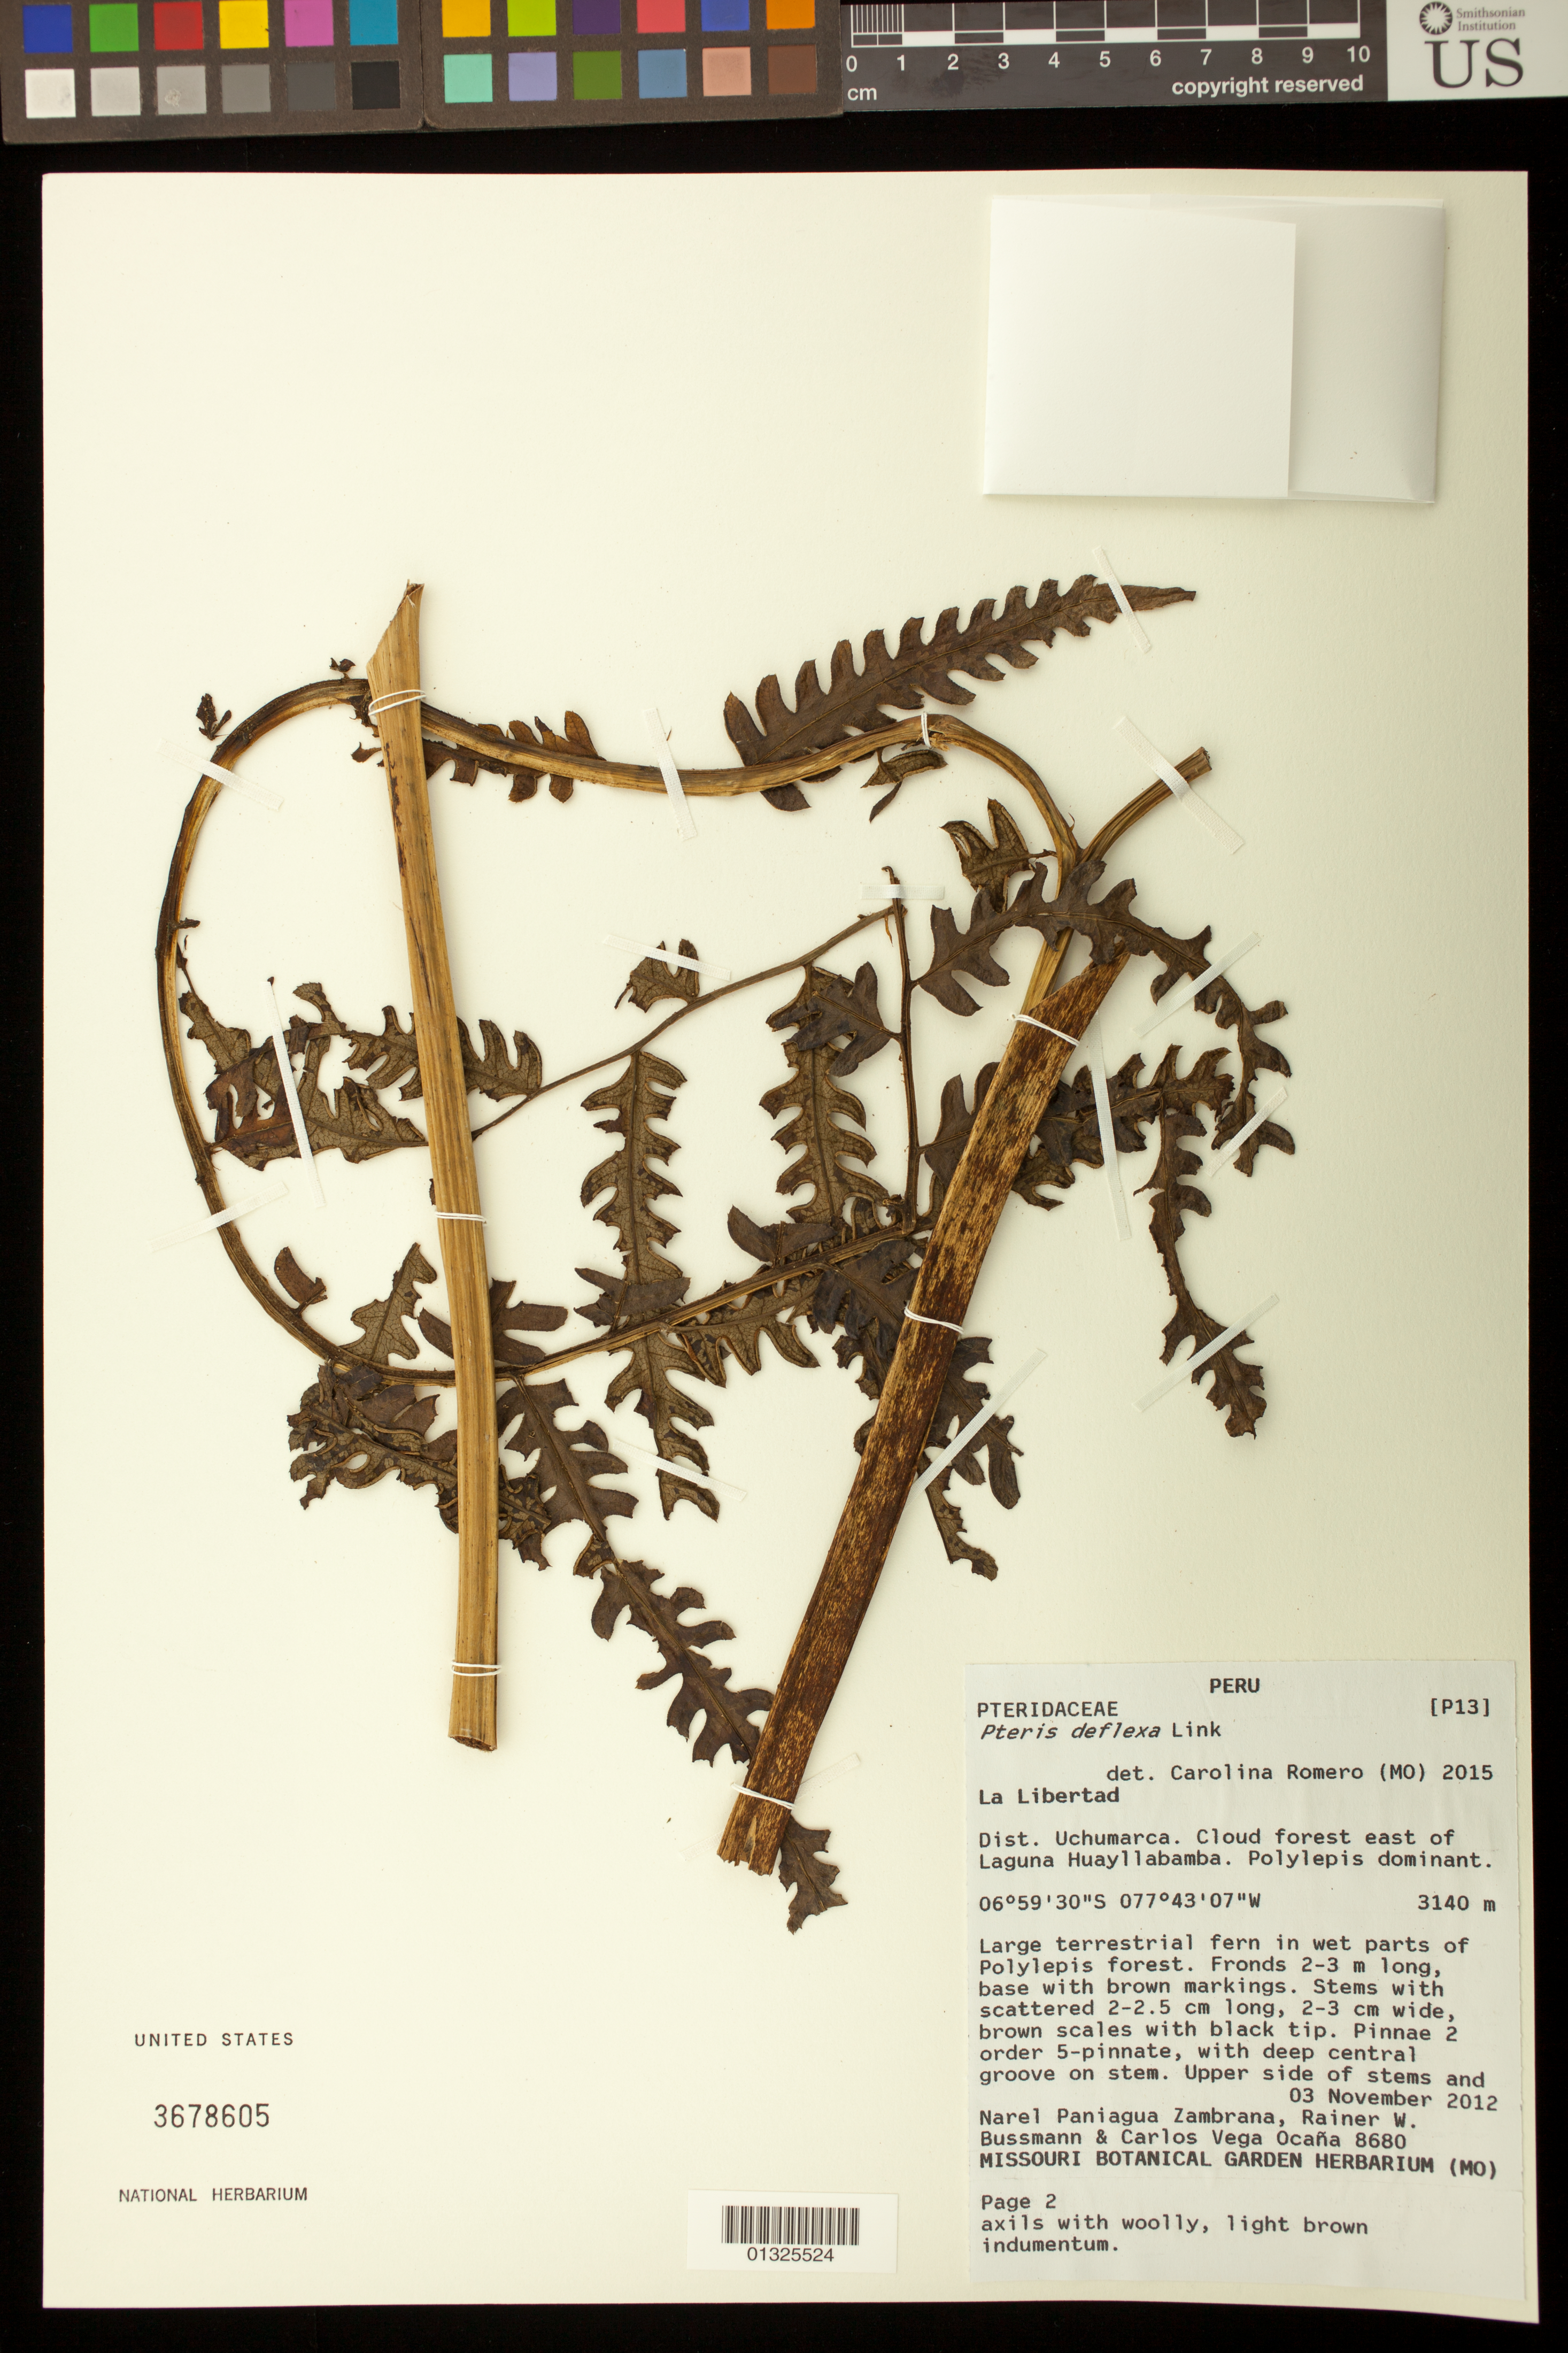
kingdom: Plantae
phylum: Tracheophyta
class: Polypodiopsida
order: Polypodiales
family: Pteridaceae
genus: Pteris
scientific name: Pteris deflexa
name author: Link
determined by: Romero-Hernández, Carolina, (COL)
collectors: N. Paniagua Zambrana, R. W. Bussmann & C. Vega Ocaña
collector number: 8680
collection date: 2012-11-03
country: Peru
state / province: La Libertad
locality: Uchumarca District, Cloud forest east of Laguna Huayllabamba.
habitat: in wet parts of Polylepis forest.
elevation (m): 3140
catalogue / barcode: US 3678605